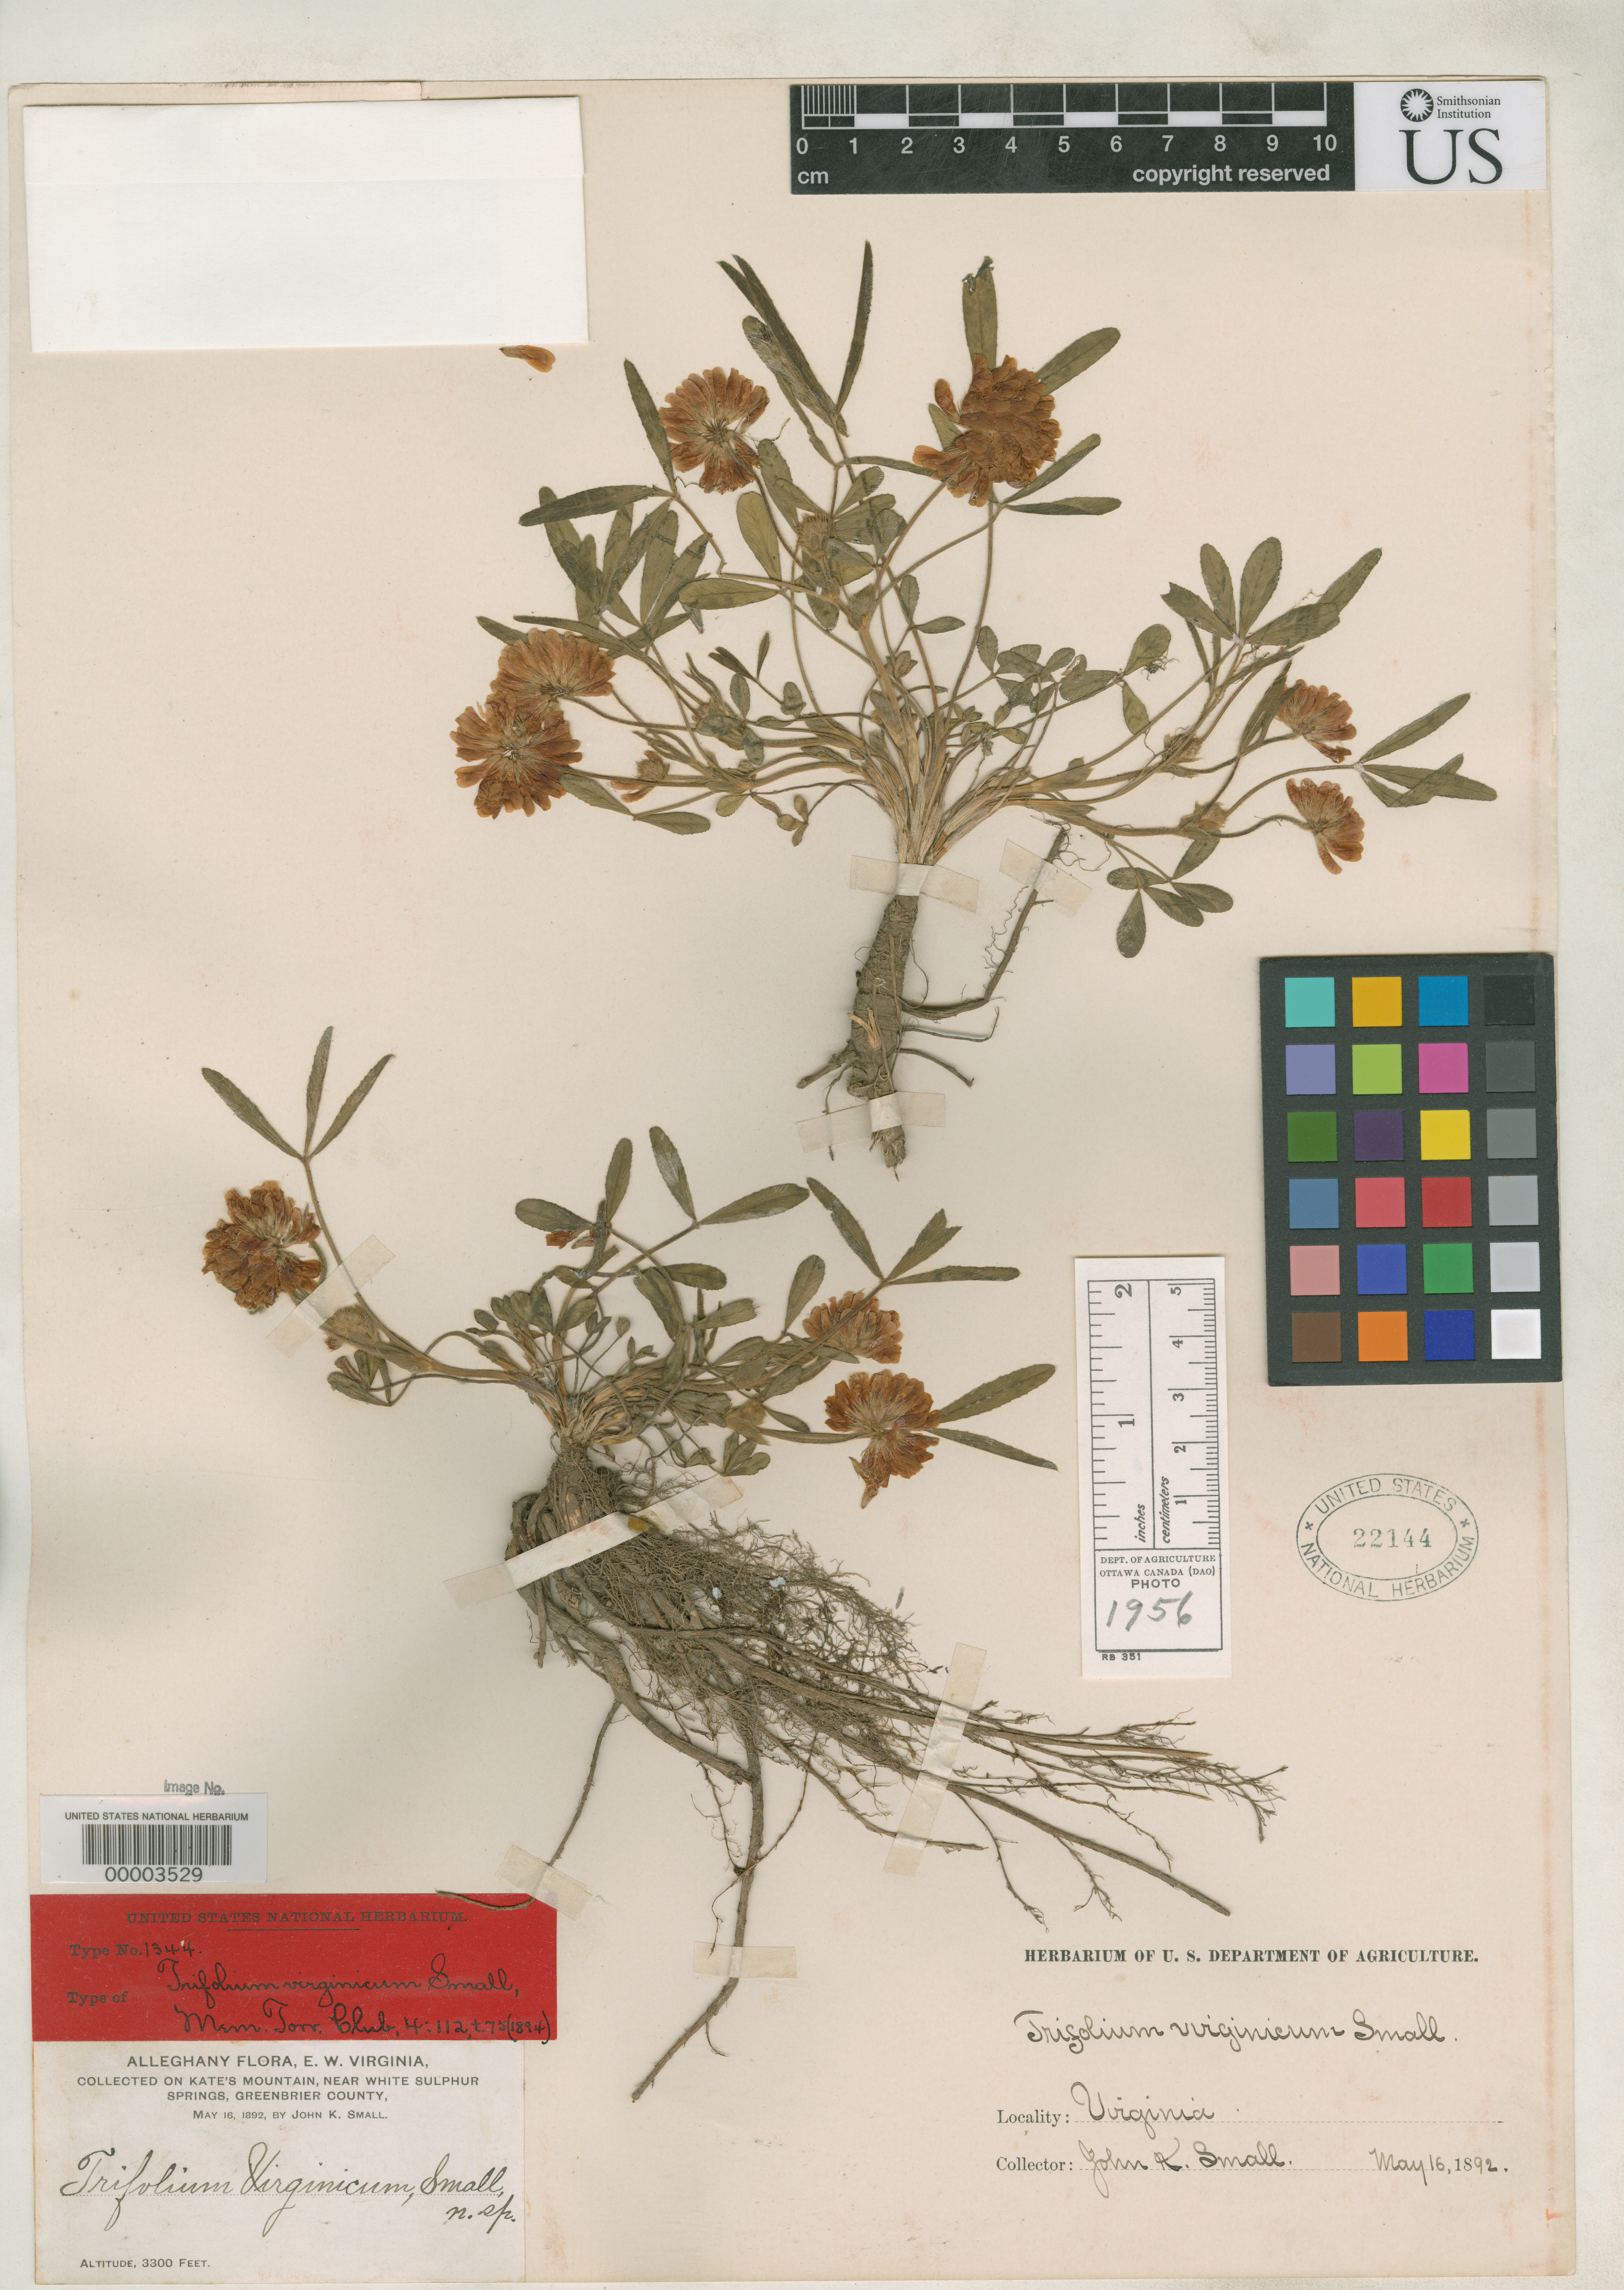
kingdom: Plantae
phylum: Tracheophyta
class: Magnoliopsida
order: Fabales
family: Fabaceae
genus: Trifolium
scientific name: Trifolium virginicum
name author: Small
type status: Type Collection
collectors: J. K. Small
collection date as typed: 16 May 1892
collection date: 1892-05-16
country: United States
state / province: West Virginia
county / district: Greenbrier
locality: Kate's Mountain, near White Sulphur Springs.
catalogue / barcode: US 22144